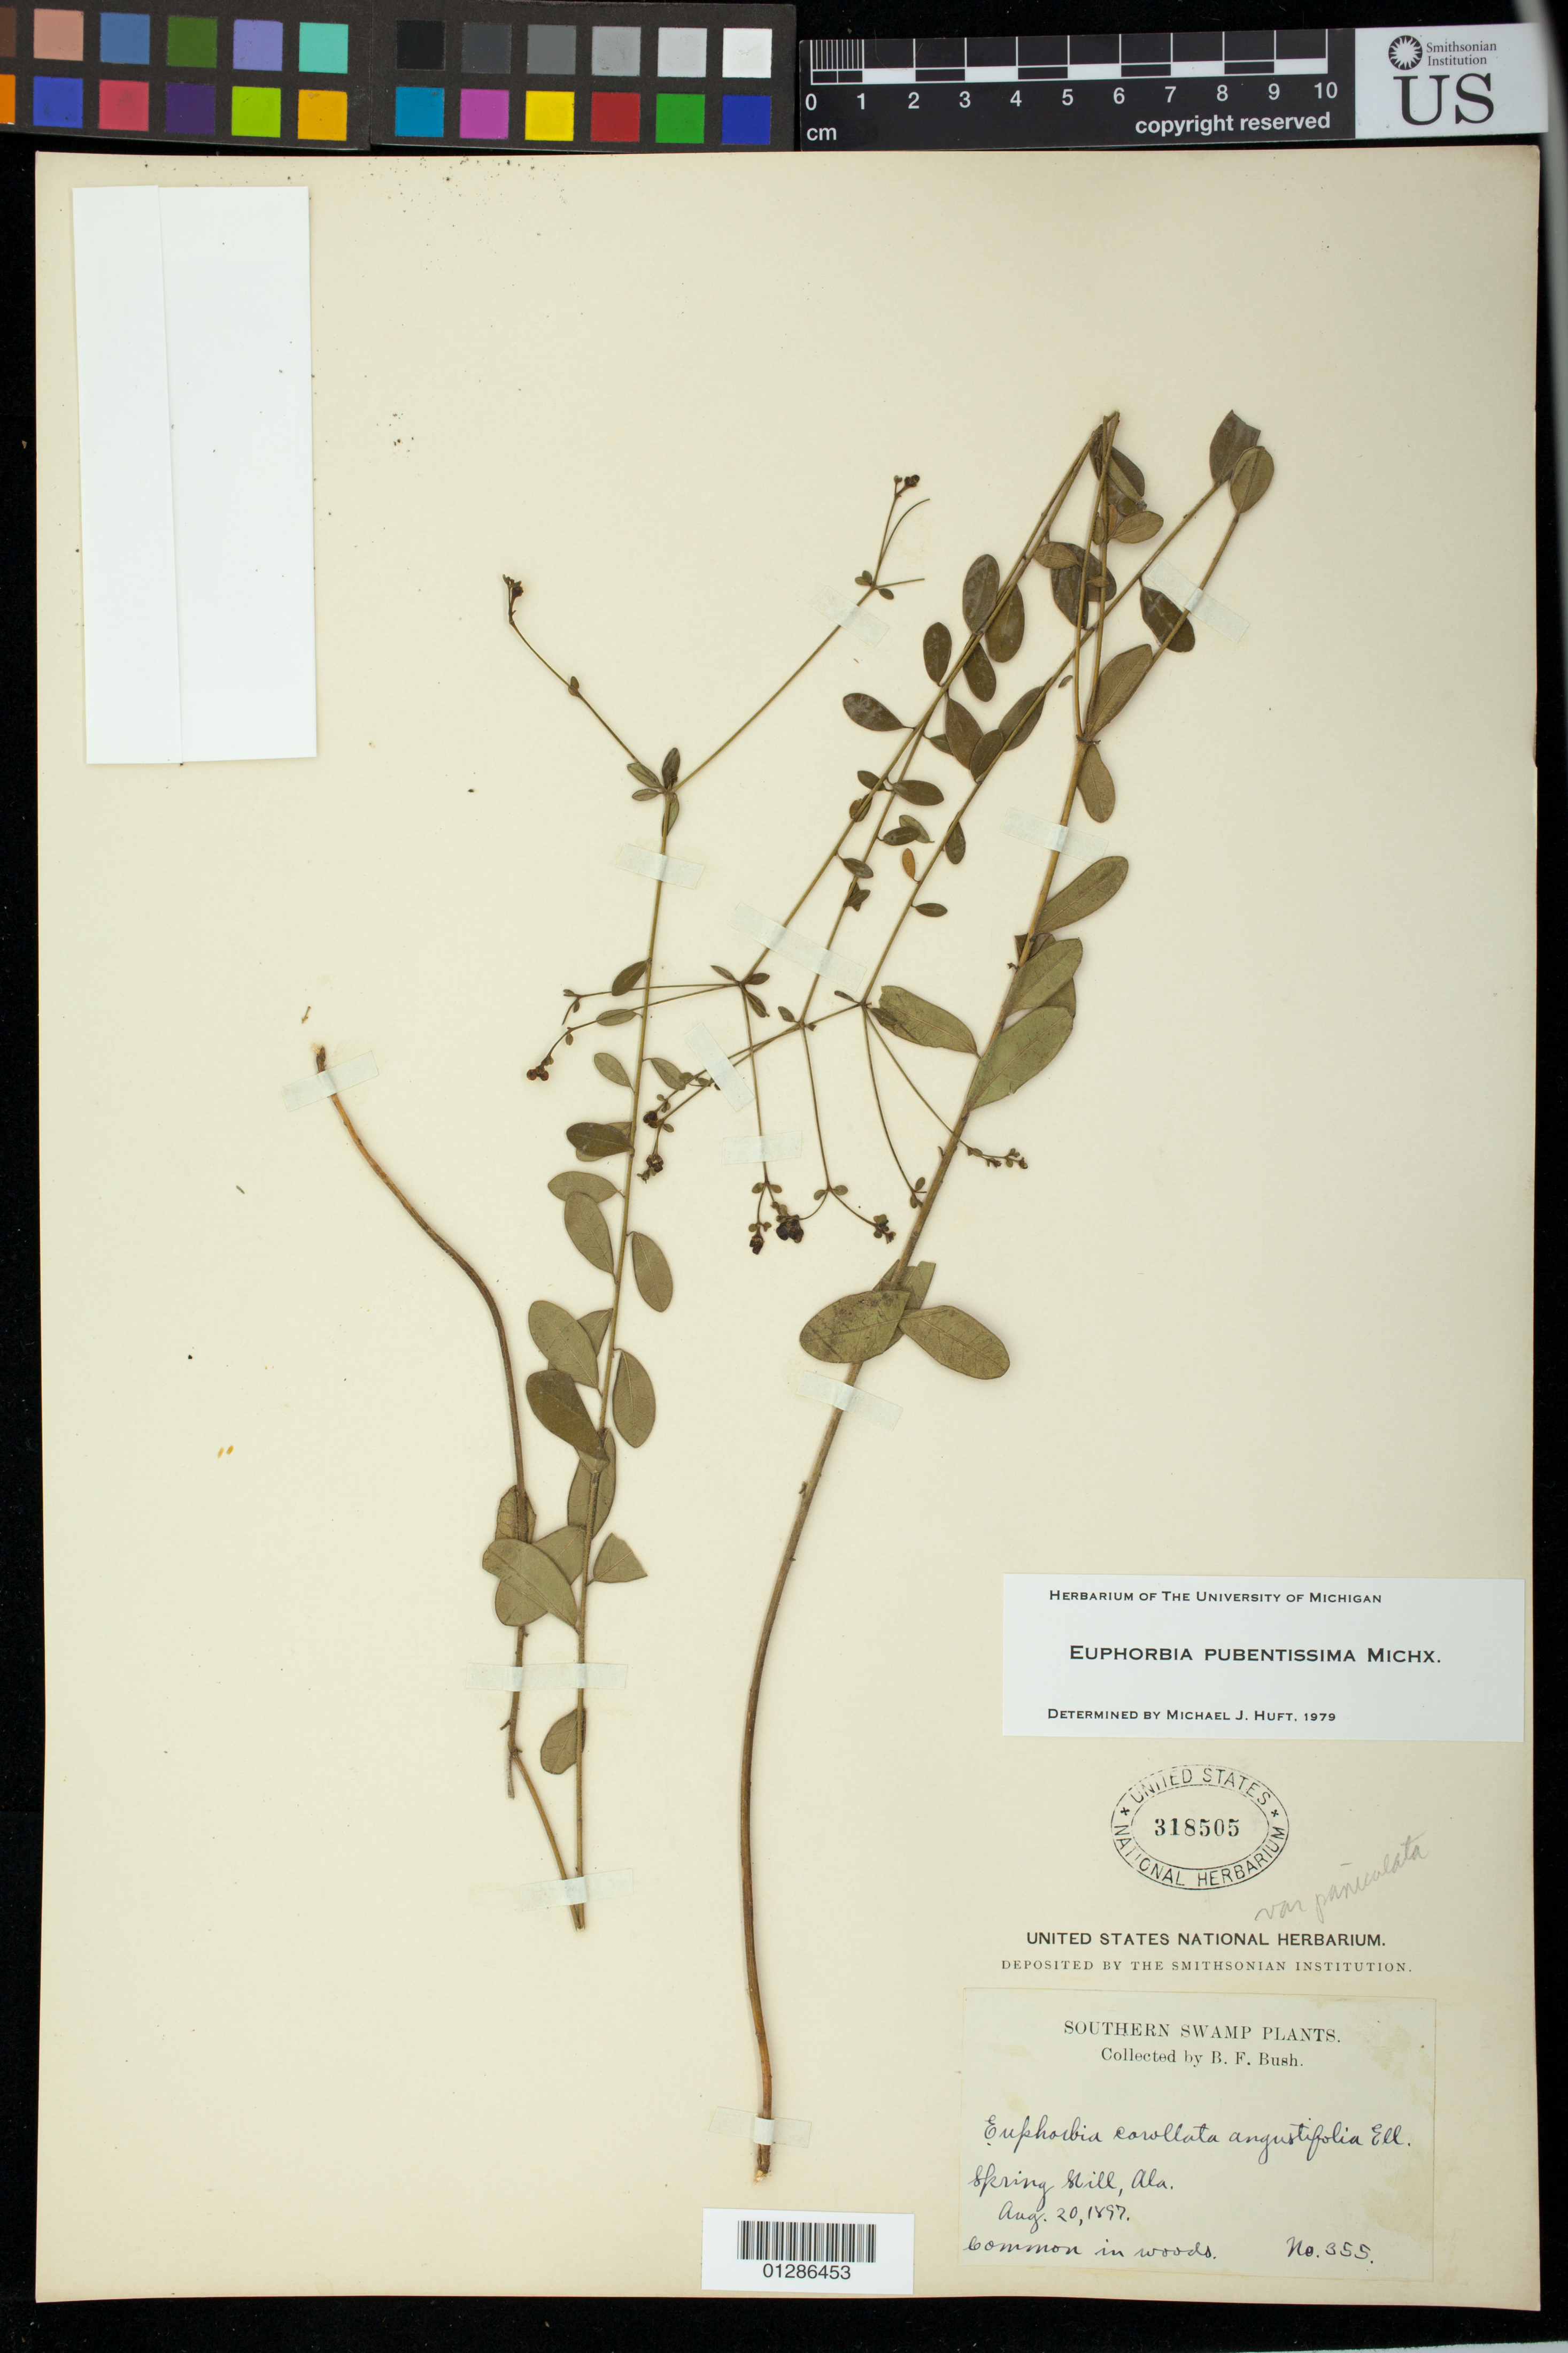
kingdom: Plantae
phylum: Tracheophyta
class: Magnoliopsida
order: Malpighiales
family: Euphorbiaceae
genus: Euphorbia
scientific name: Euphorbia pubentissima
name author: Michx.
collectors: B. F. Bush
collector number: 355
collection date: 1897-08-20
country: United States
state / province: Alabama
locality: Spring Hill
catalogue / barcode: US 318505